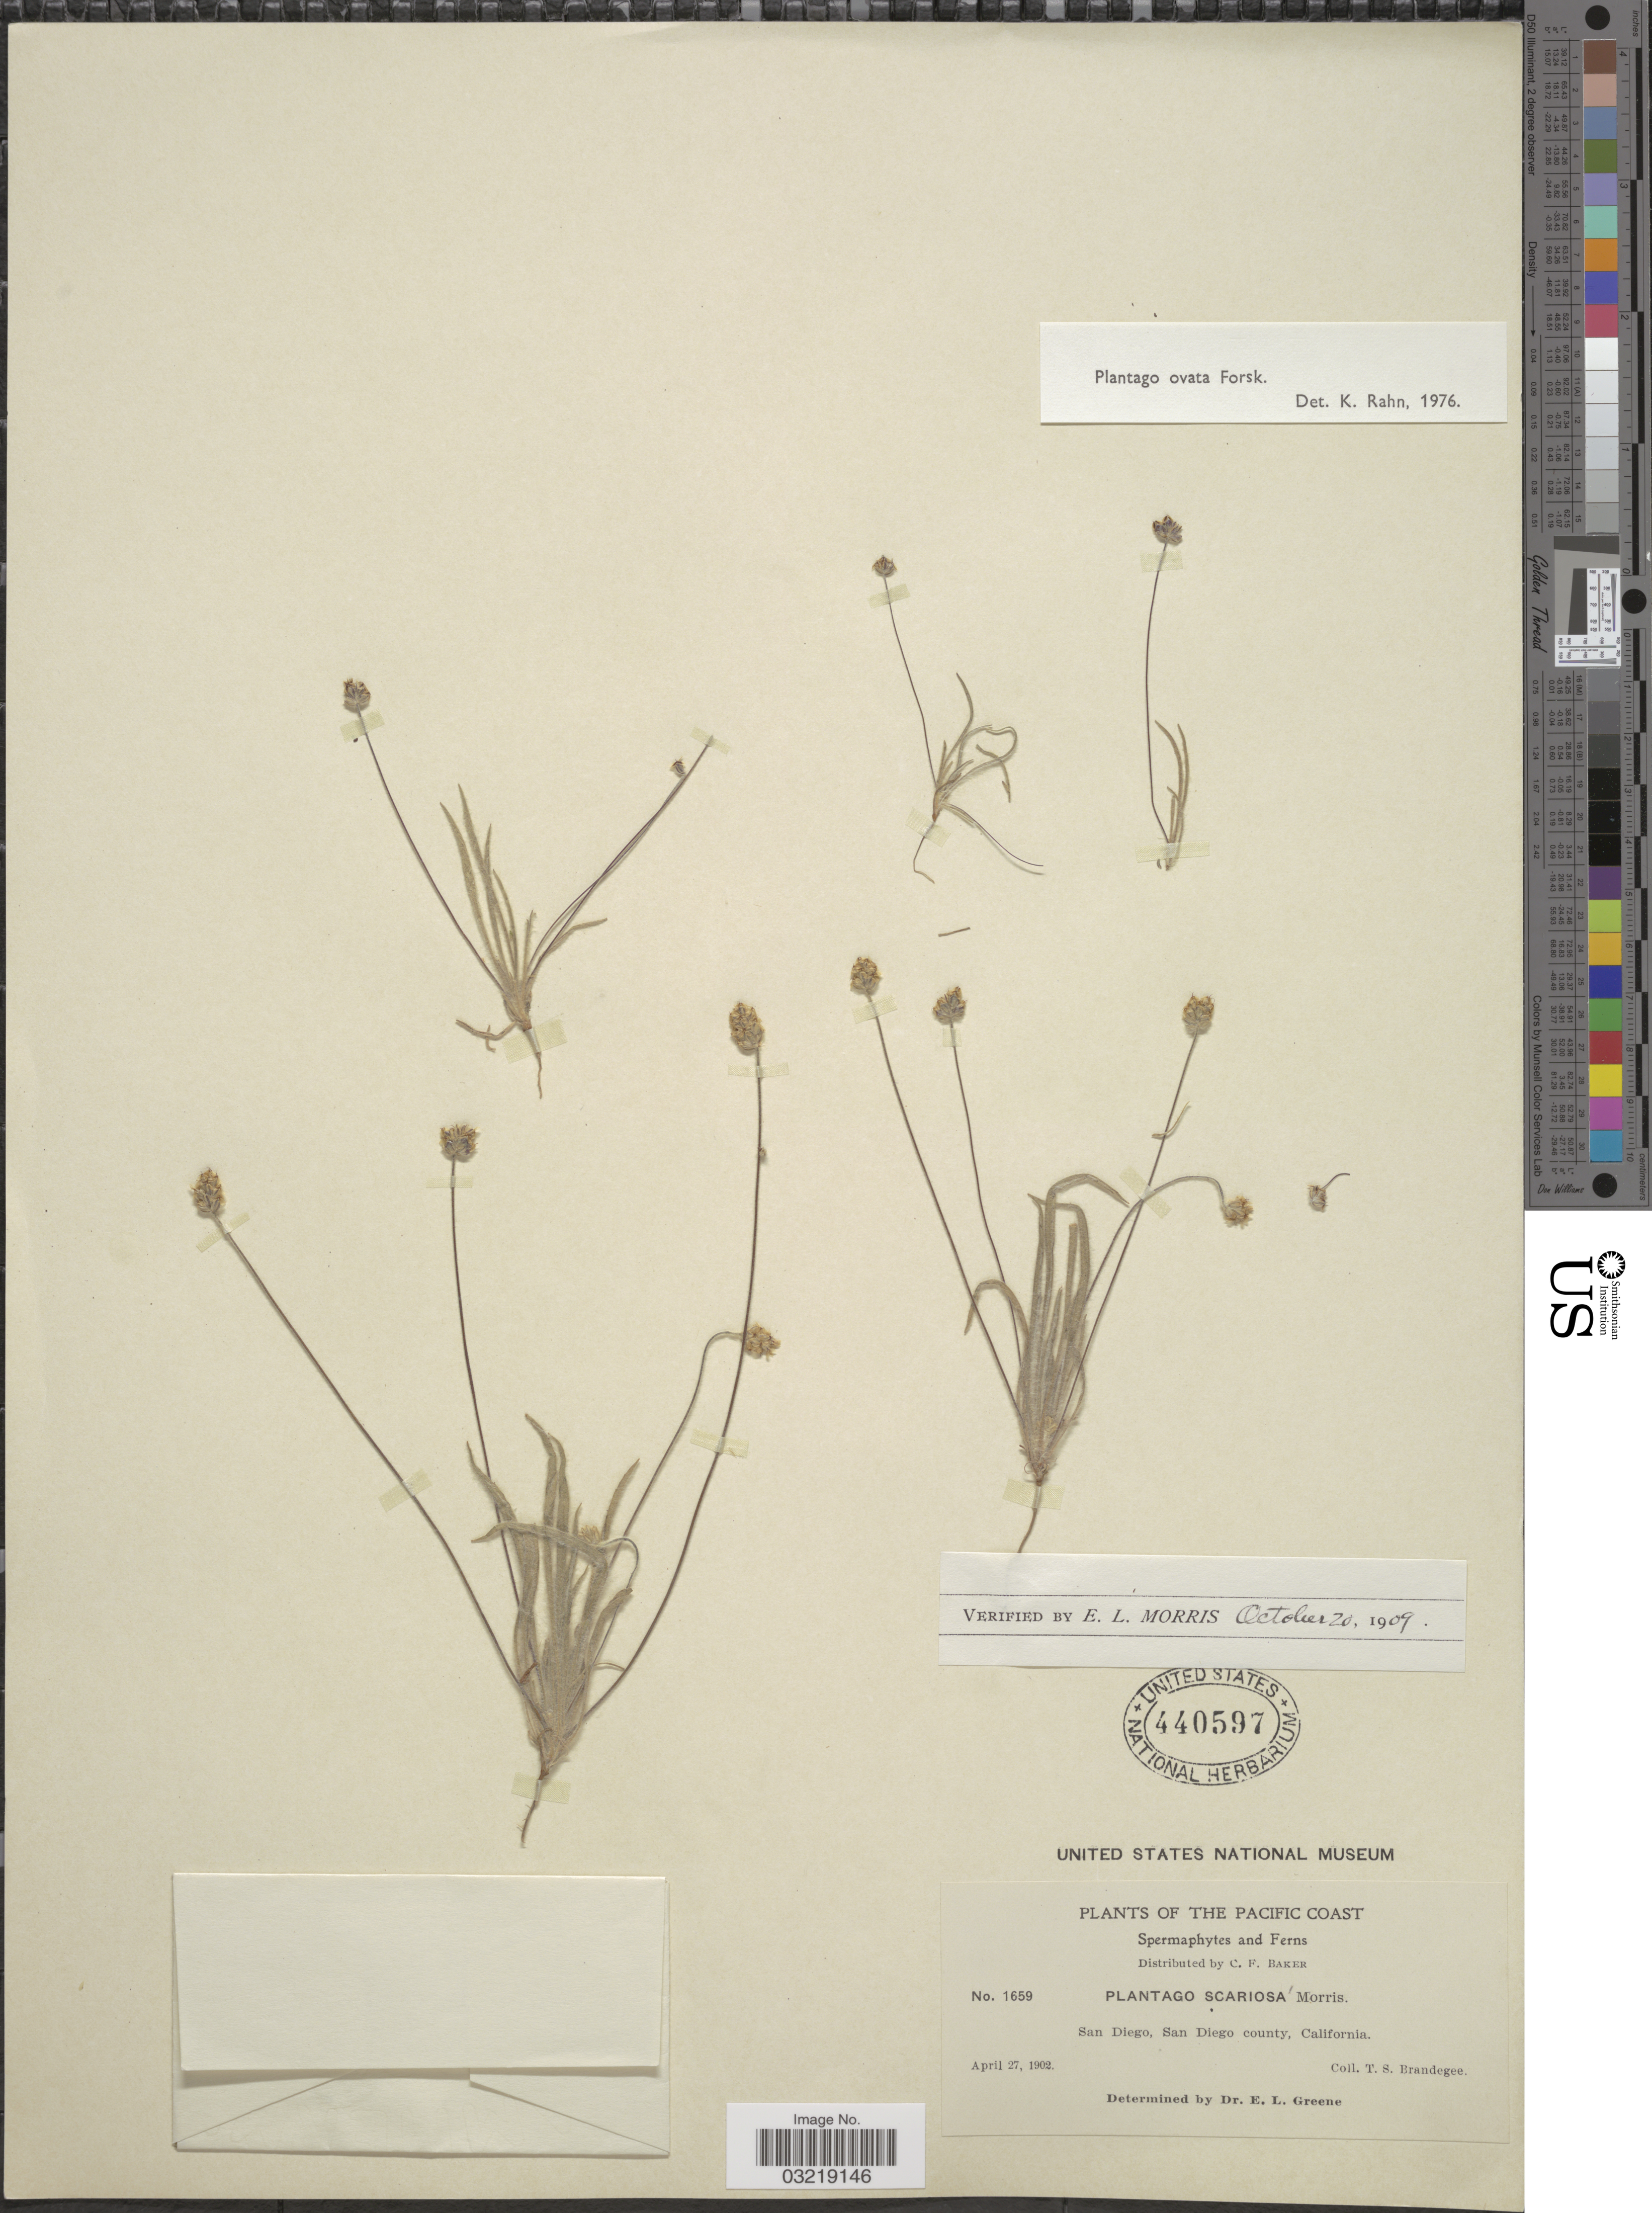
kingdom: Plantae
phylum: Tracheophyta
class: Magnoliopsida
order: Lamiales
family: Plantaginaceae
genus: Plantago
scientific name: Plantago ovata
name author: Forssk.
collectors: T. S. Brandegee (herbarium)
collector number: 1659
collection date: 1902-04-27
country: United States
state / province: California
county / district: San Diego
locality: The Pacific Coast. San Diego, San Diego county.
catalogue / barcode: US 440597